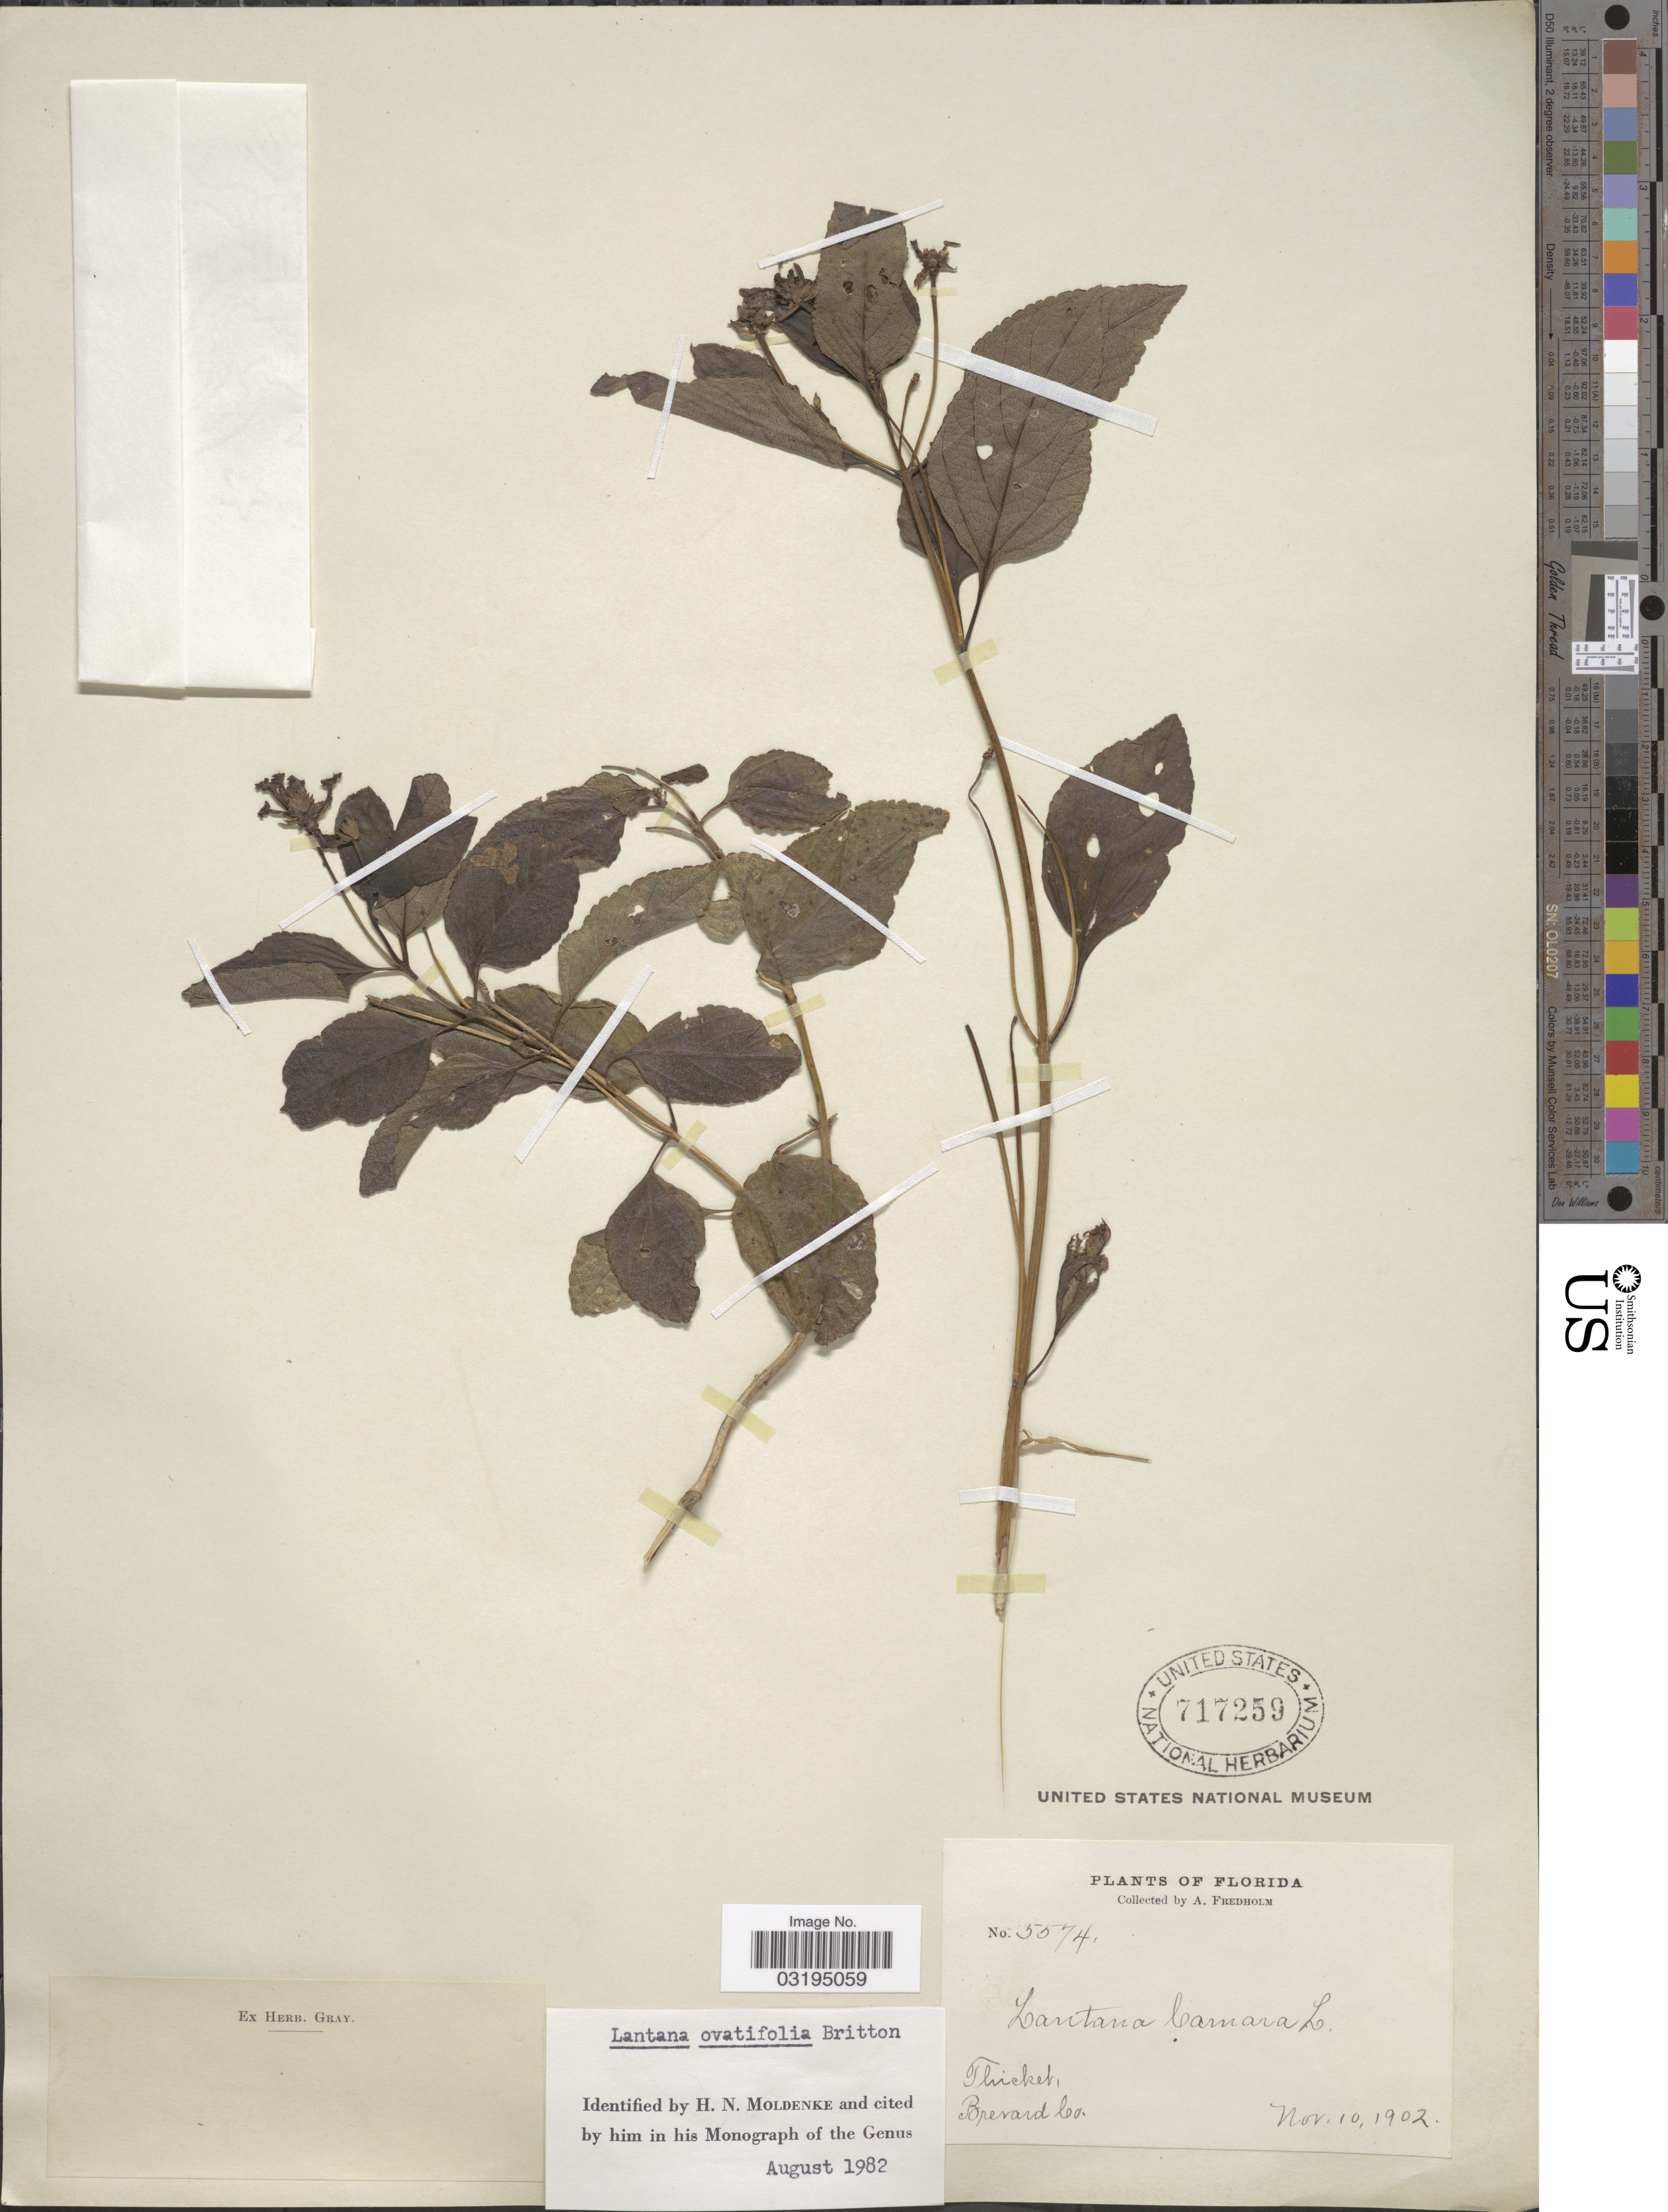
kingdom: Plantae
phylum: Tracheophyta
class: Magnoliopsida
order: Lamiales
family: Verbenaceae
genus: Lantana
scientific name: Lantana ovatifolia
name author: Britton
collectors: A. Fredholm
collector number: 5574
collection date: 1902-11-10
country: United States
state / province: Florida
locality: Thicket, Brevard Co.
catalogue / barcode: US 717259